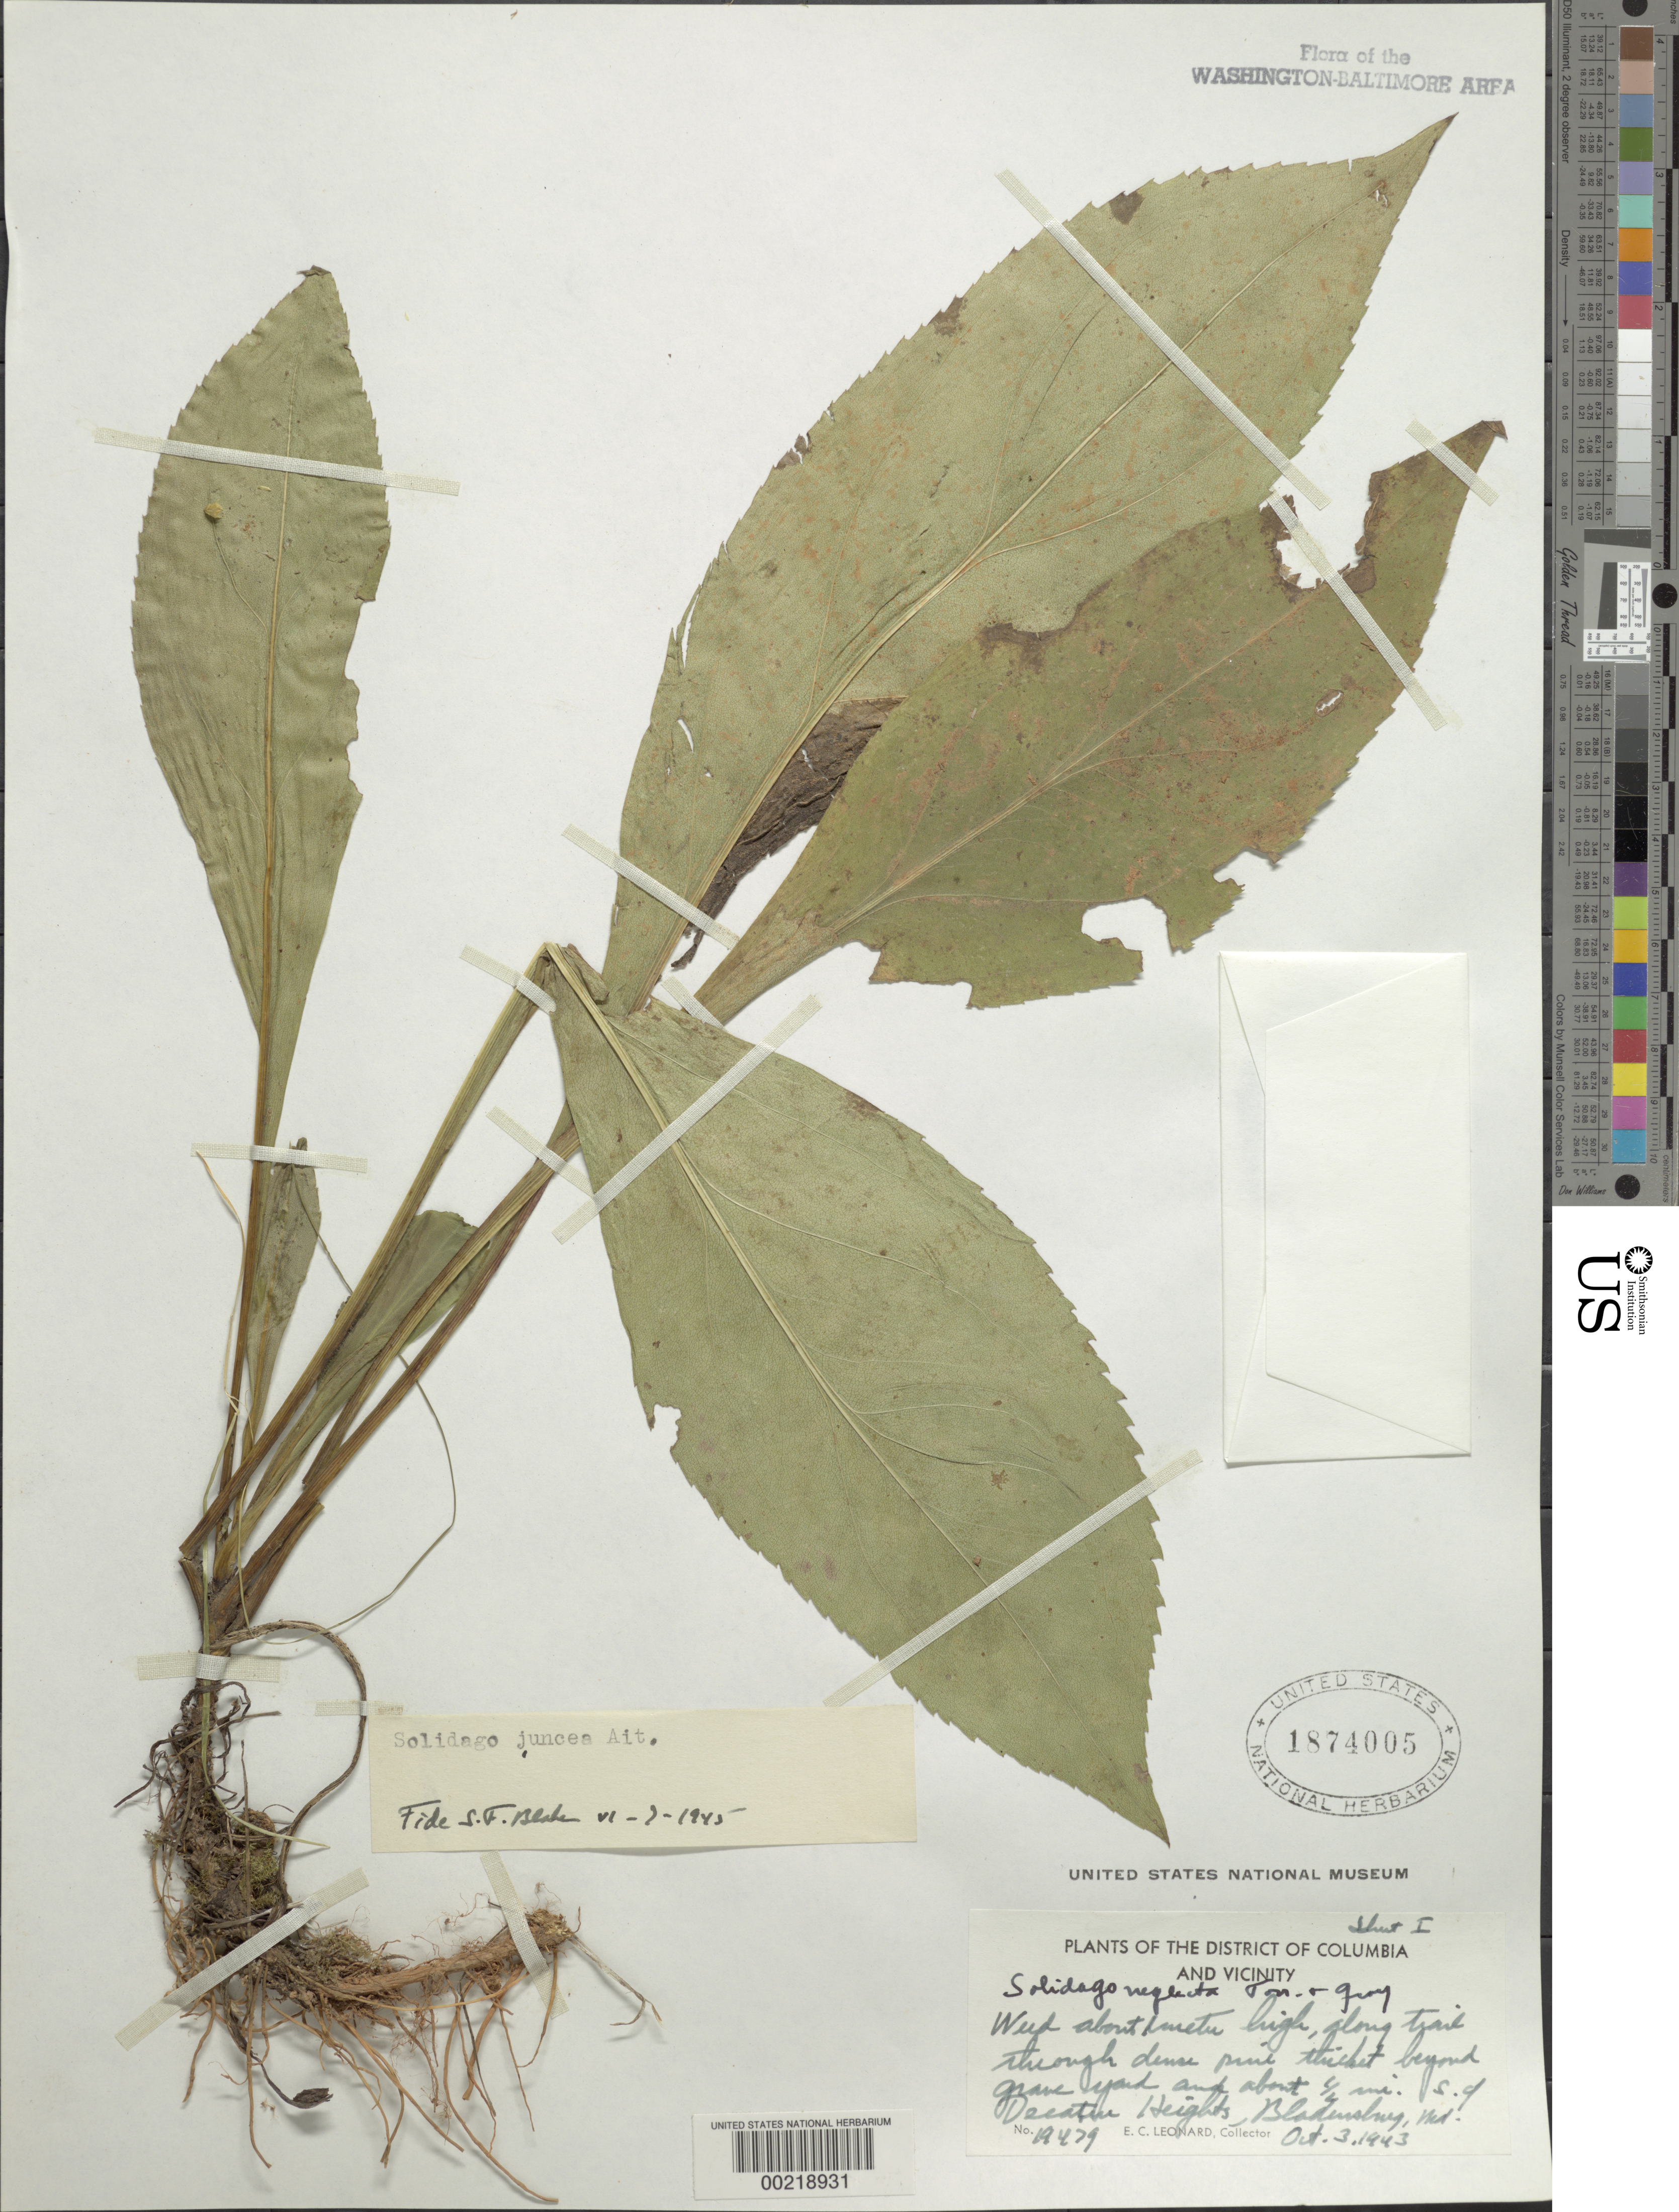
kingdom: Plantae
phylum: Tracheophyta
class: Magnoliopsida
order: Asterales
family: Asteraceae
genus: Solidago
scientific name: Solidago juncea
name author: Aiton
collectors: E. C. Leonard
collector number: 19479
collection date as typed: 03 Oct 1943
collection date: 1943-10-03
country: United States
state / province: Maryland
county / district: Prince George's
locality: South of Decatur Heights, Bladensburg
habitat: Trail through dense pine thicket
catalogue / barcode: US 1874005